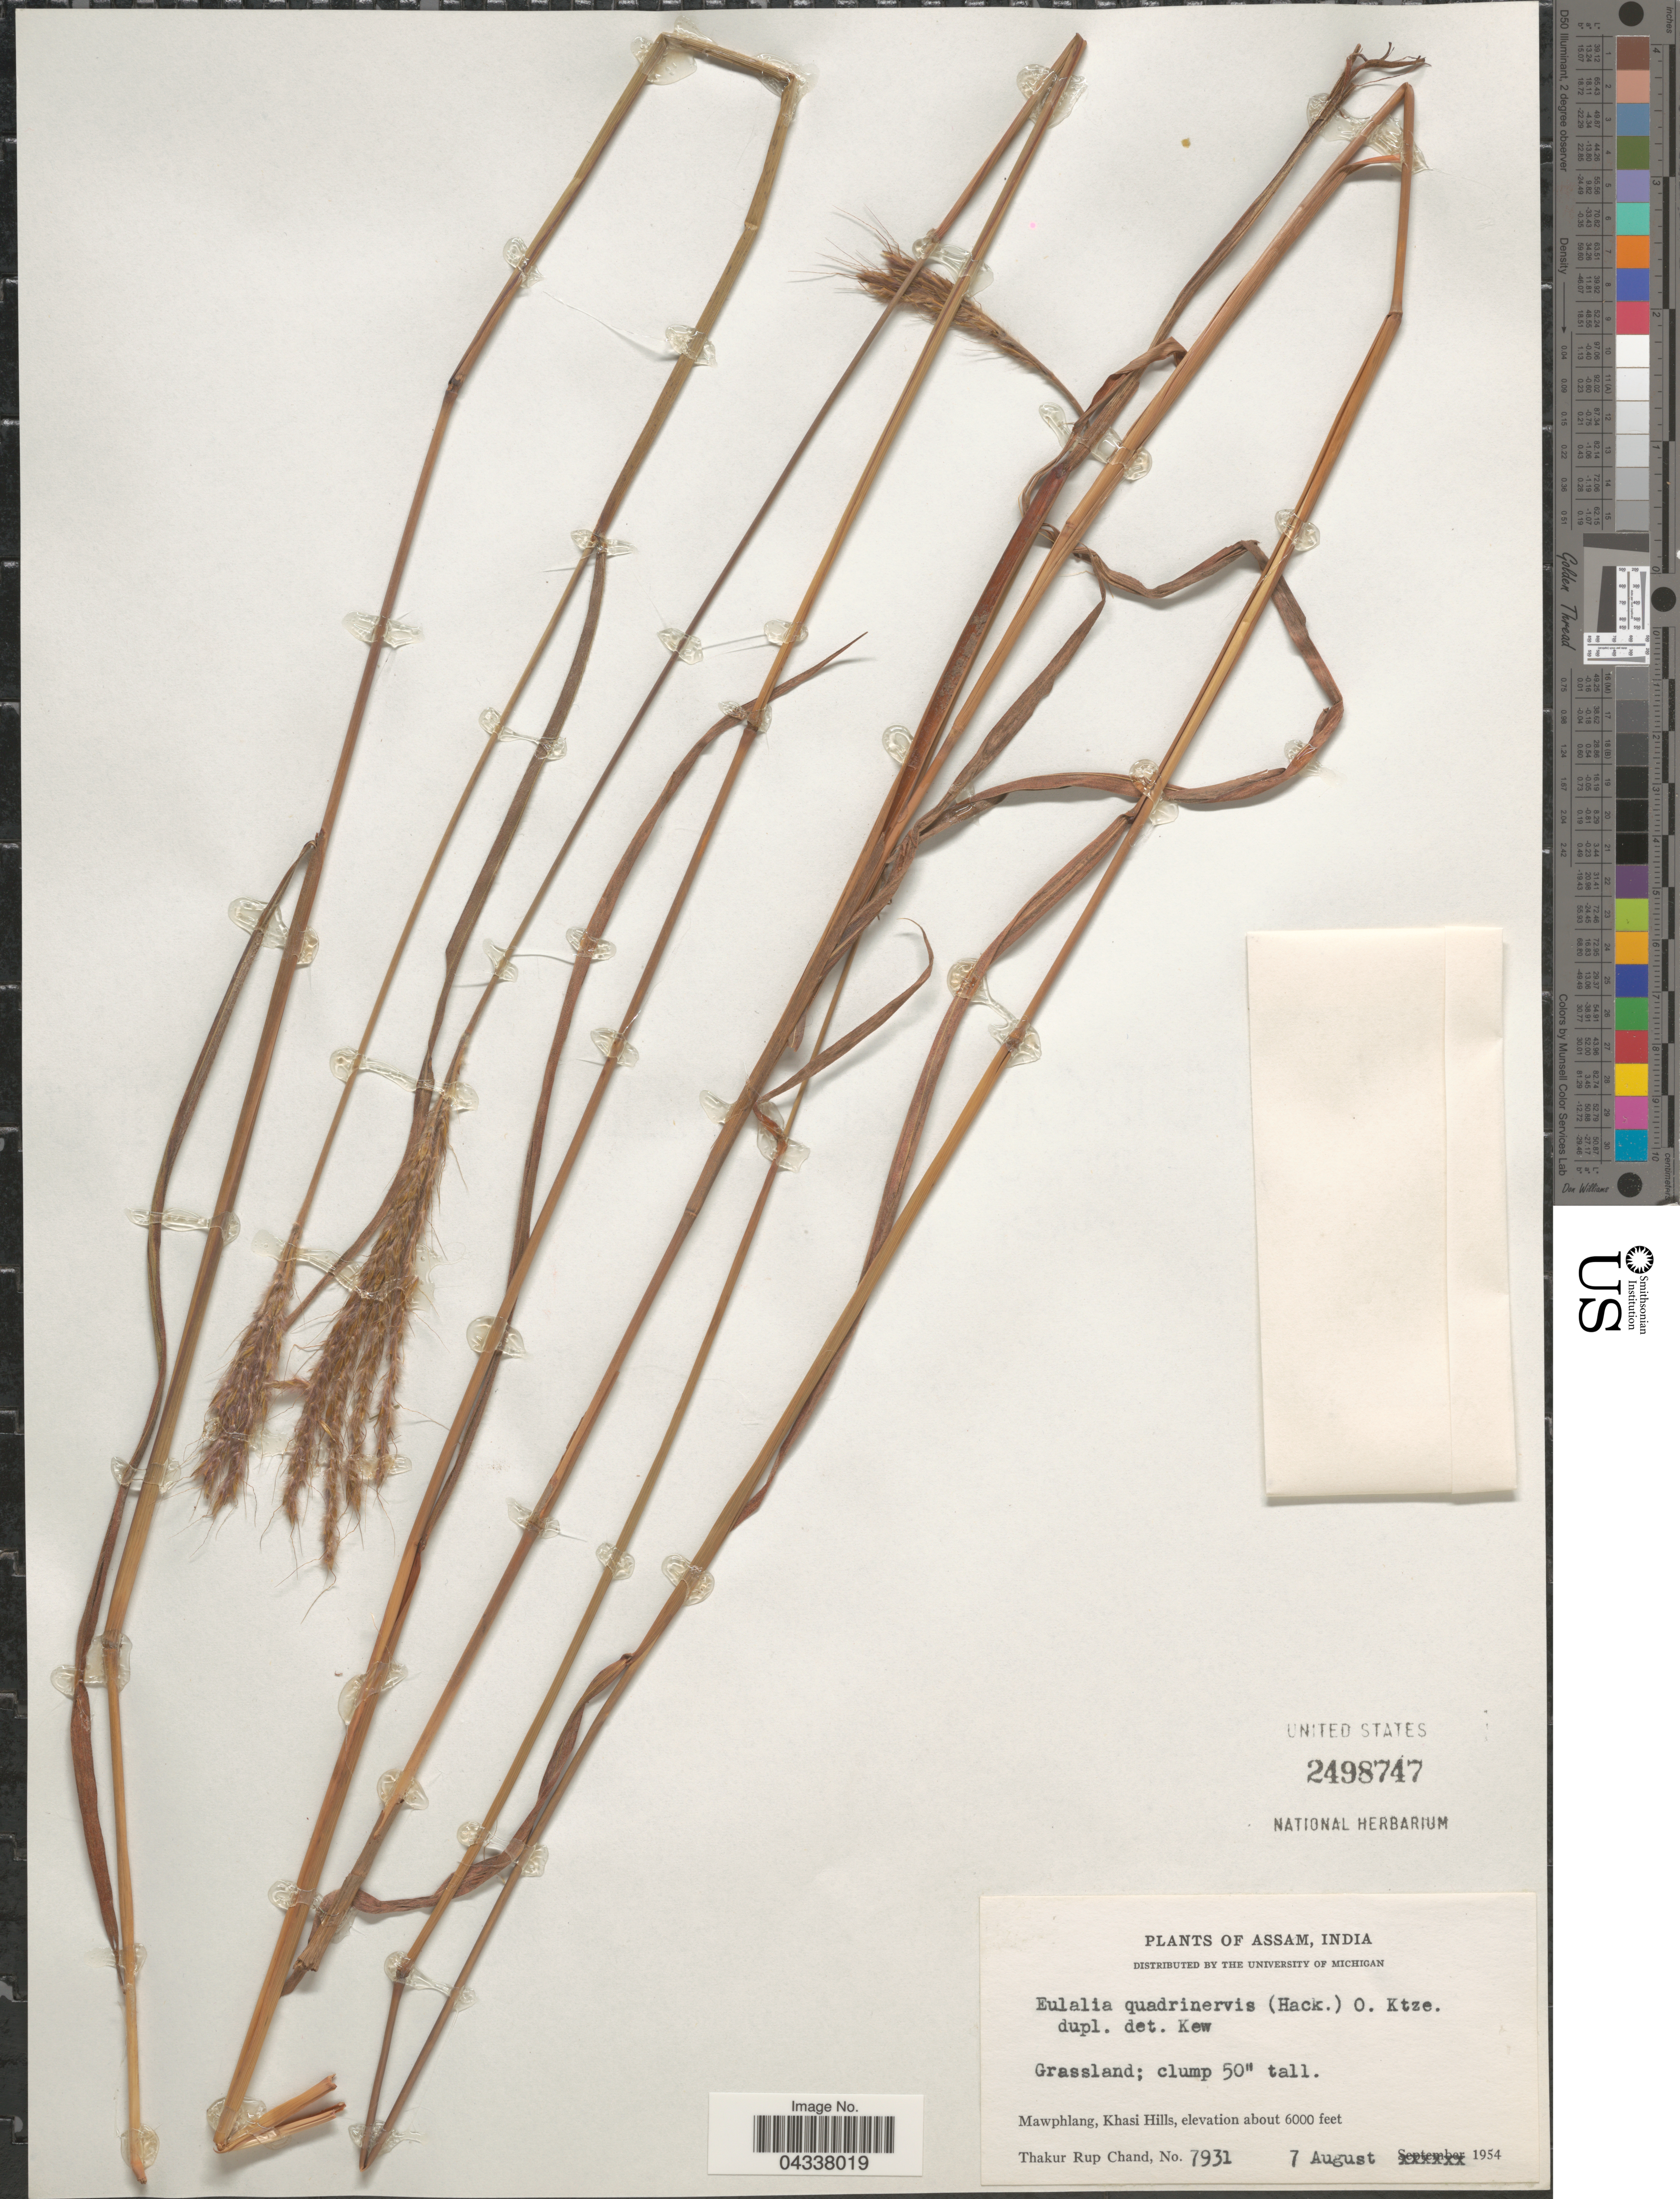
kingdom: Plantae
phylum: Tracheophyta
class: Liliopsida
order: Poales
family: Poaceae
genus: Pseudopogonatherum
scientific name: Pseudopogonatherum quadrinerve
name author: (Hack.) Ohwi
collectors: T. R. Chand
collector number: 7931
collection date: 1954-08-07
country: India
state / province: Meghalaya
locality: Mawphlang, Khasi Hills.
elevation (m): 1829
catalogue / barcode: US 2498747